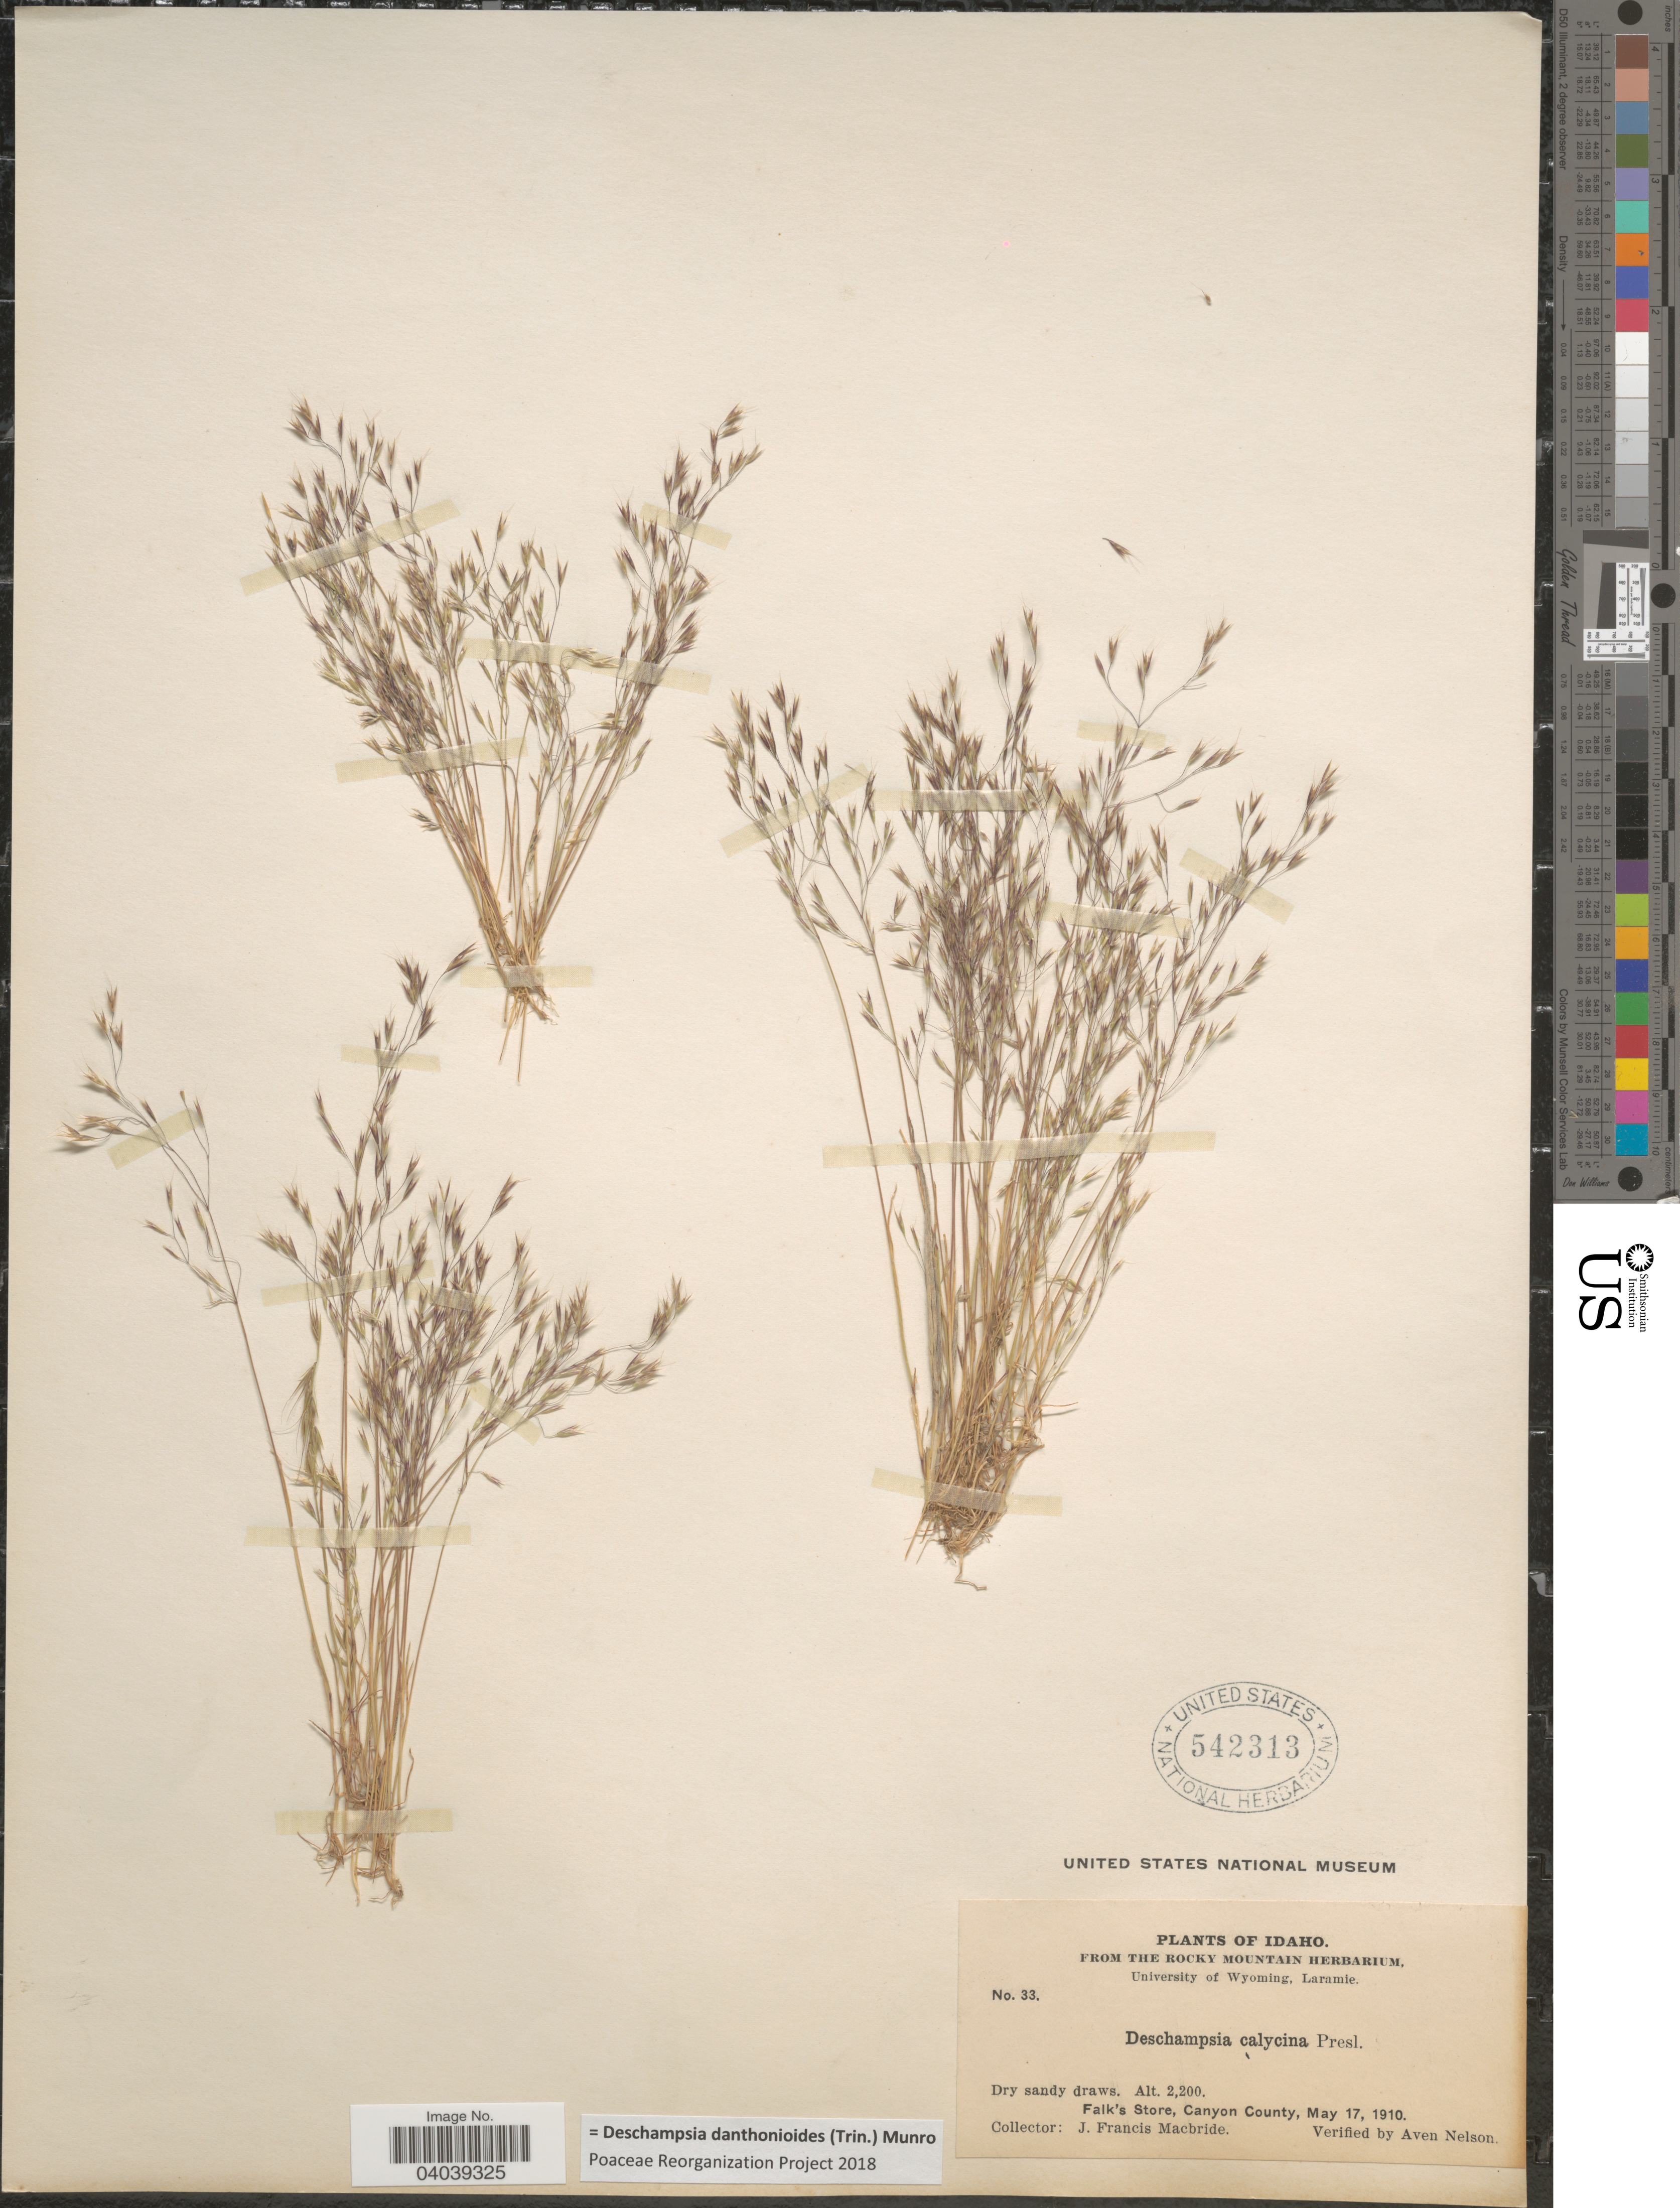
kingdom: Plantae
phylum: Tracheophyta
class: Liliopsida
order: Poales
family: Poaceae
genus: Deschampsia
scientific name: Deschampsia danthonioides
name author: (Trin.) Munro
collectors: J. F. Macbride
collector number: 33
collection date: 1910-05-17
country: United States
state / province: Idaho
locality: Falk's Store, Canyon County.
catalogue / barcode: US 542313